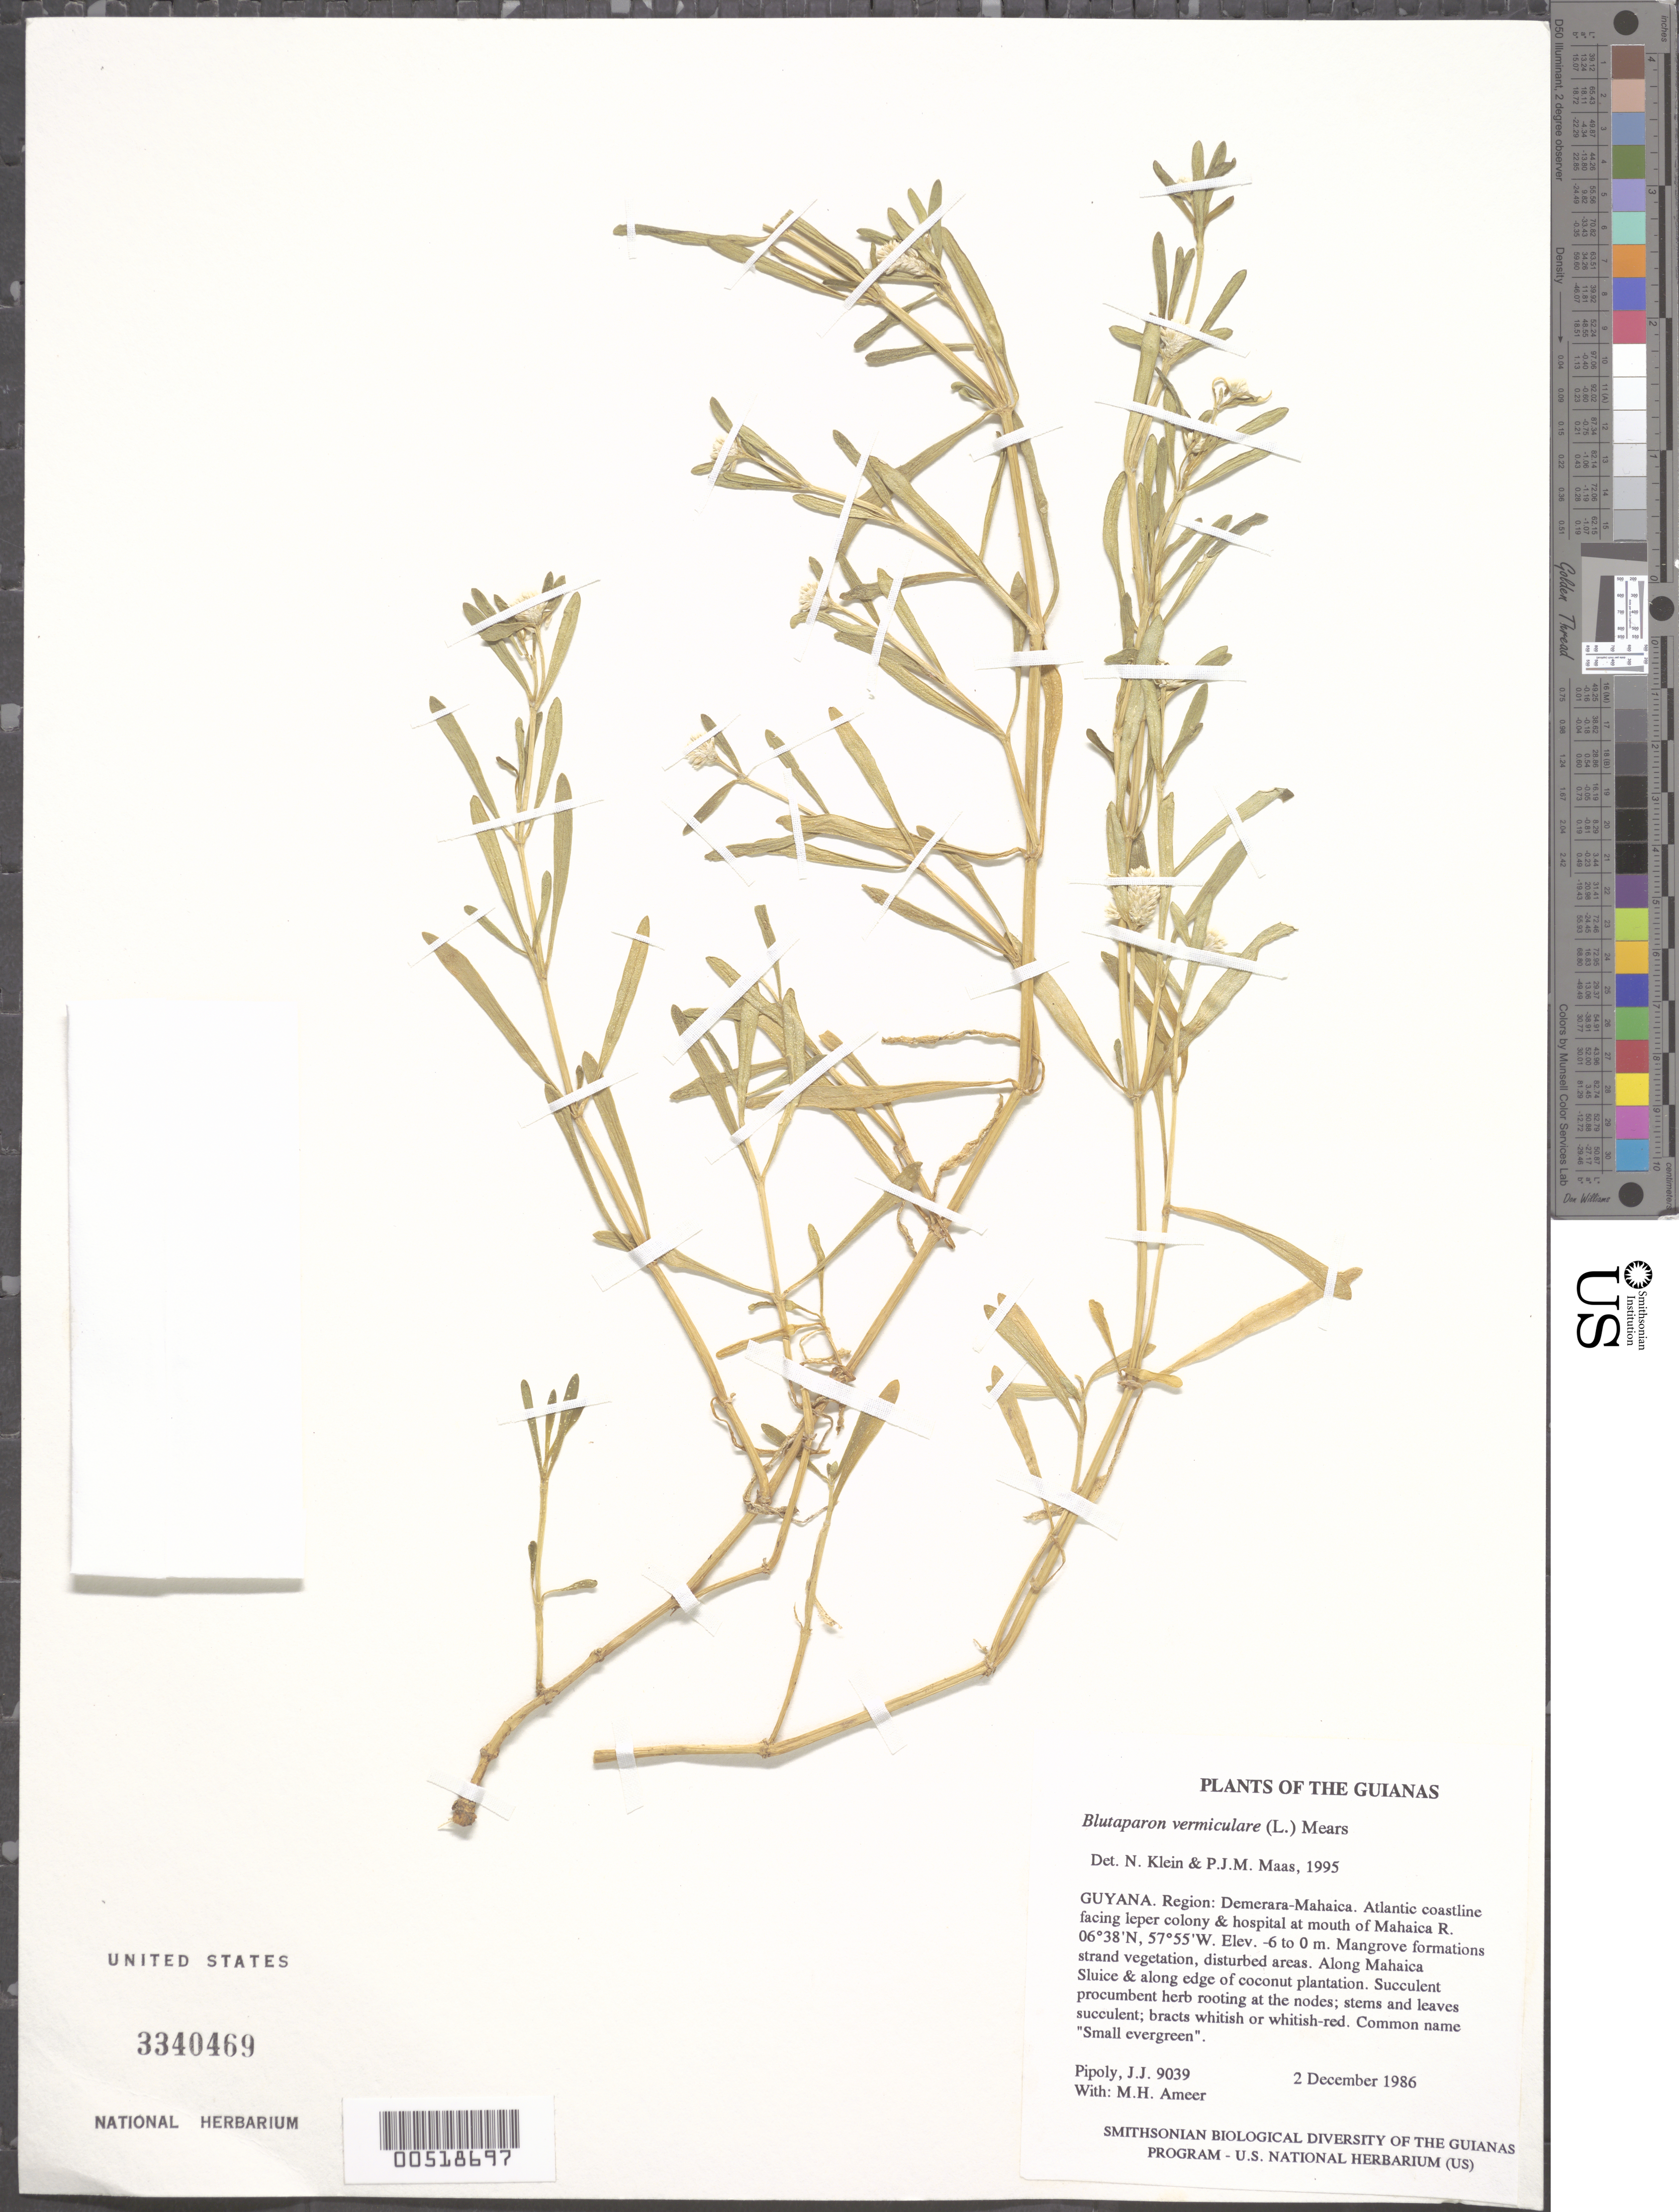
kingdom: Plantae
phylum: Tracheophyta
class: Magnoliopsida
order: Caryophyllales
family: Amaranthaceae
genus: Gomphrena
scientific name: Gomphrena vermicularis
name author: L.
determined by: Strong, Mark T., (BOT), Smithsonian Institution - National Museum of Natural History (UNITED STATES)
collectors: J. J. Pipoly & M. Ameer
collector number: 9039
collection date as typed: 2 December 1986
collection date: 1986-12-02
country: Guyana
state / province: Demerara-Mahaica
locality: Atlantic coastline facing leper colony & hospital at mouth of Mahaica R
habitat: Mangrove formations strand vegetation, disturbed areas. Along Mahaica Sluice & along edge of coconut plantation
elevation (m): -6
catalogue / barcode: US 3340469